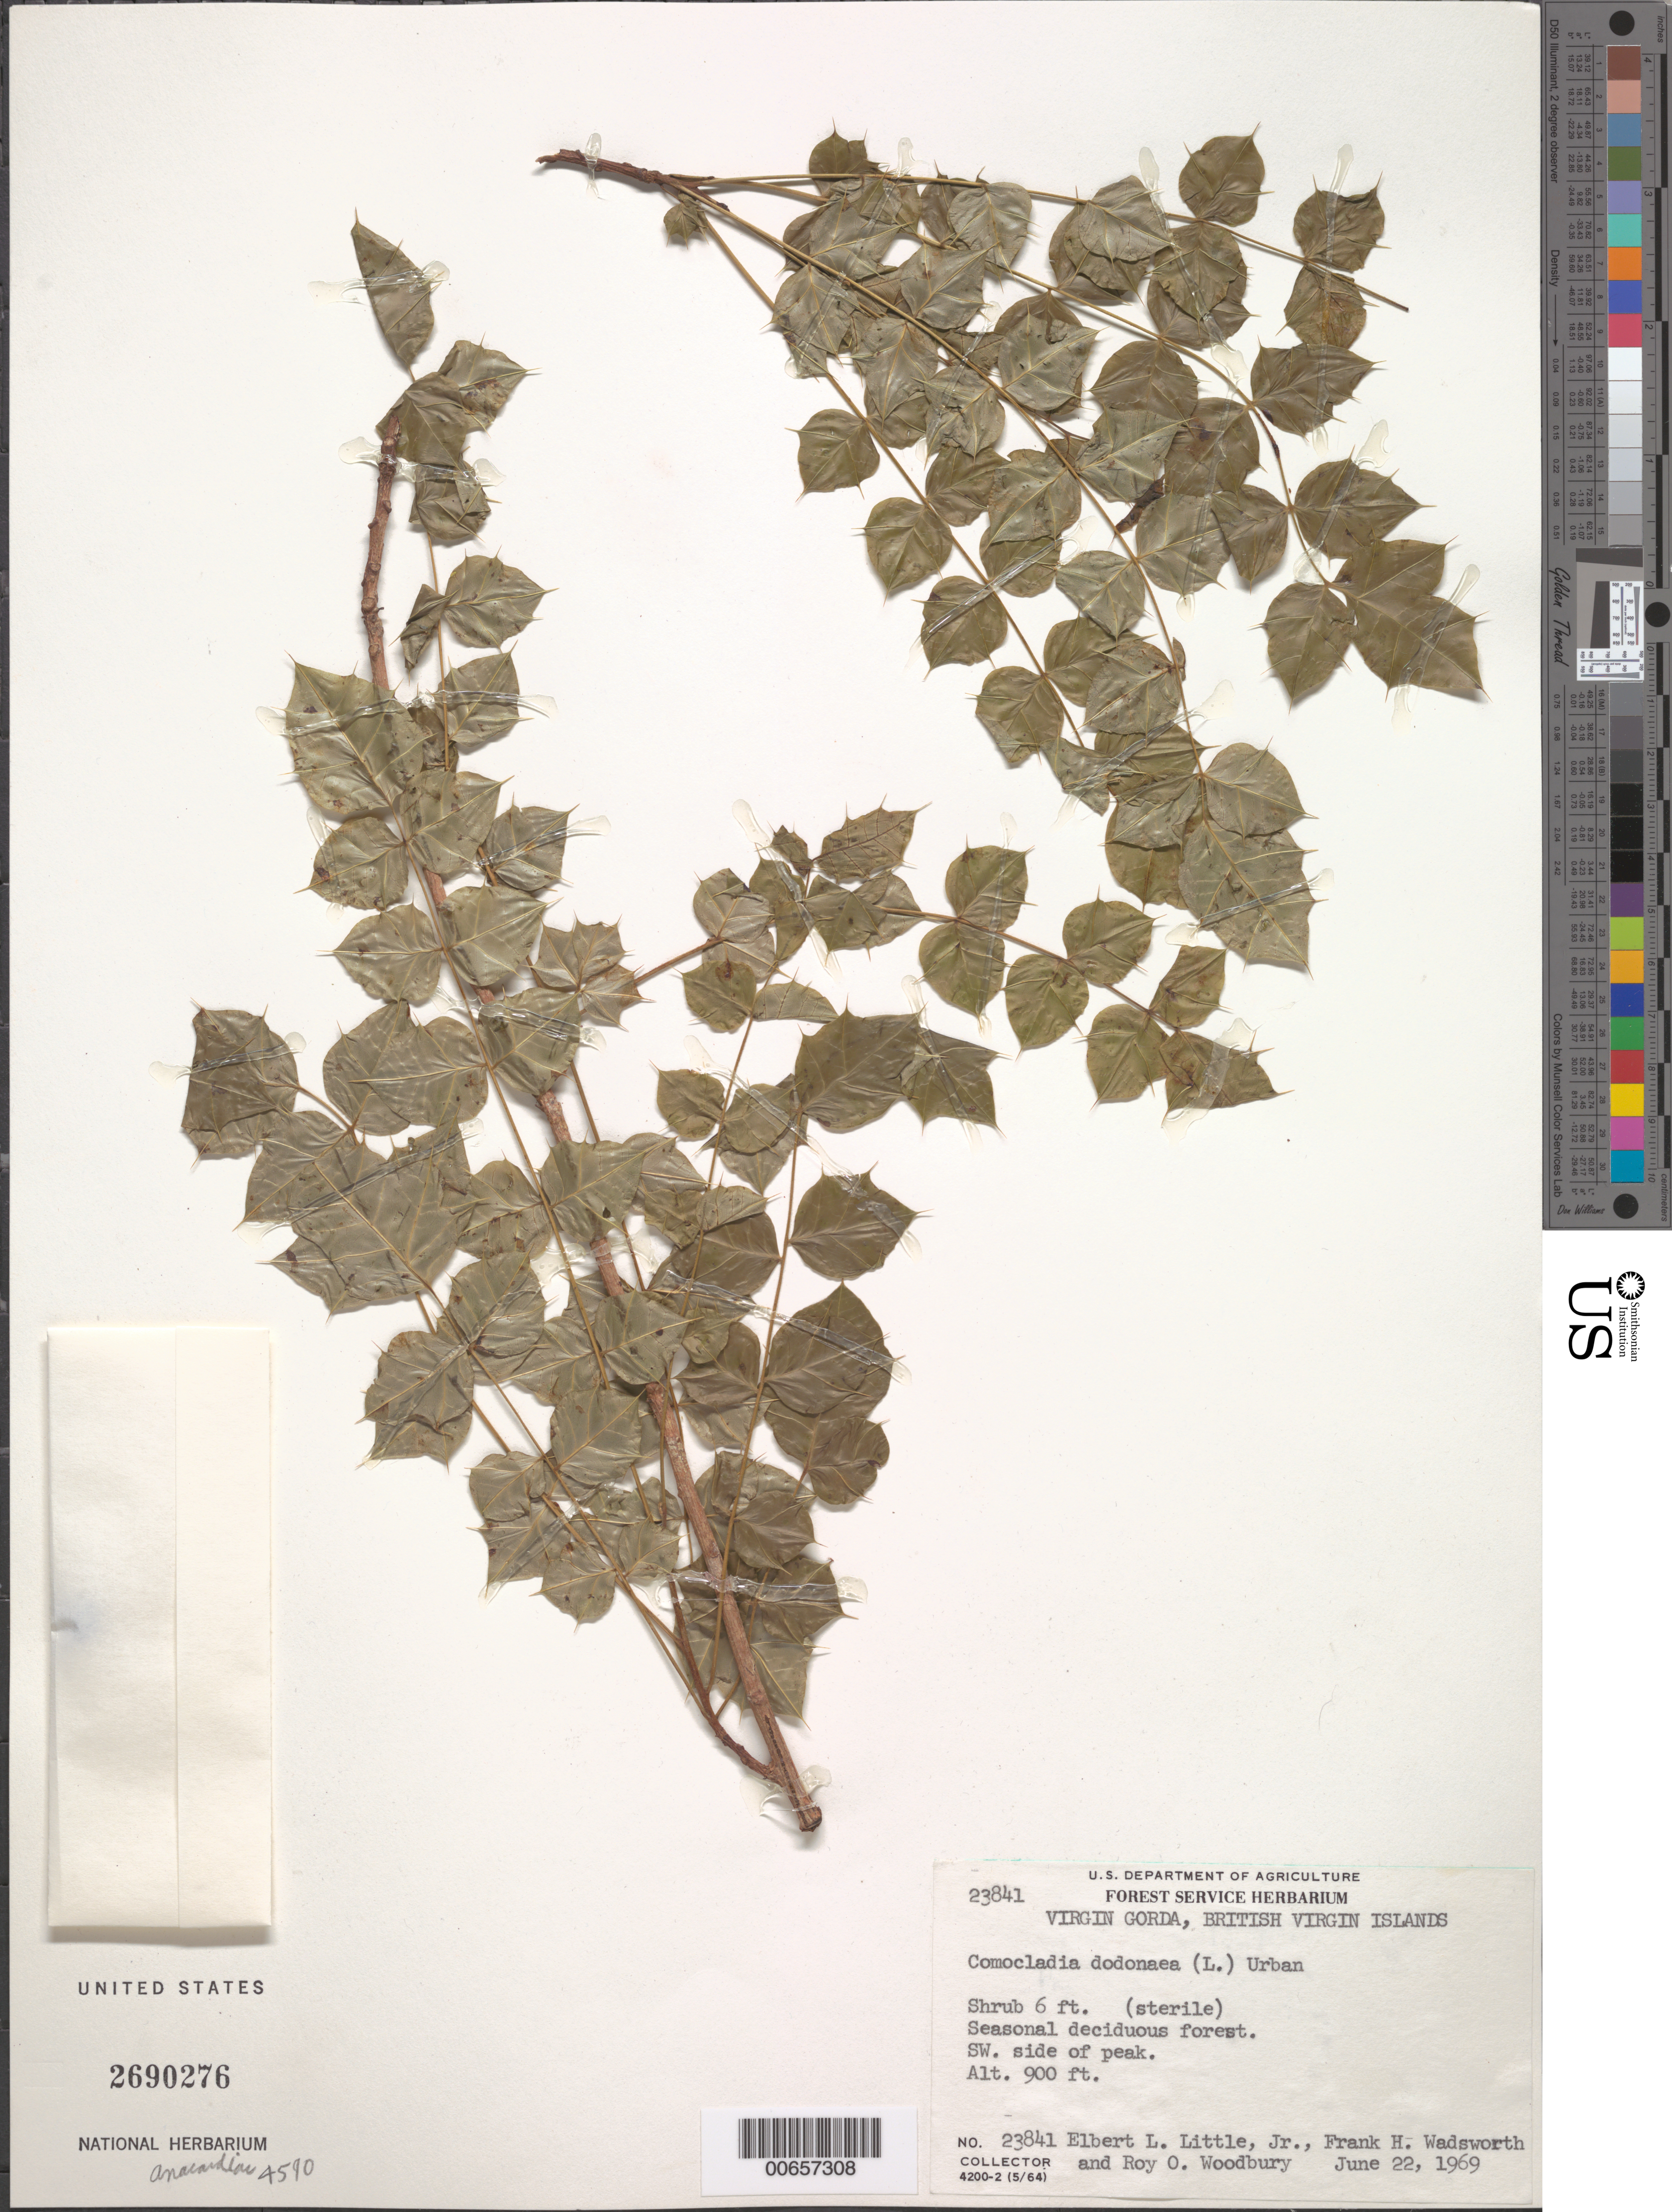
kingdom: Plantae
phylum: Tracheophyta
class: Magnoliopsida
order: Sapindales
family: Anacardiaceae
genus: Comocladia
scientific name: Comocladia dodonaea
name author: (L.) Urb.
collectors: E. L. Little, F. Wadsworth & R. O. Woodbury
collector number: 23841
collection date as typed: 22 Jun 1969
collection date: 1969-06-22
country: British Virgin Islands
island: Virgin Gorda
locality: SW side of Peak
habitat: Seasonal deciduous forest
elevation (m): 274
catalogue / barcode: US 2690276